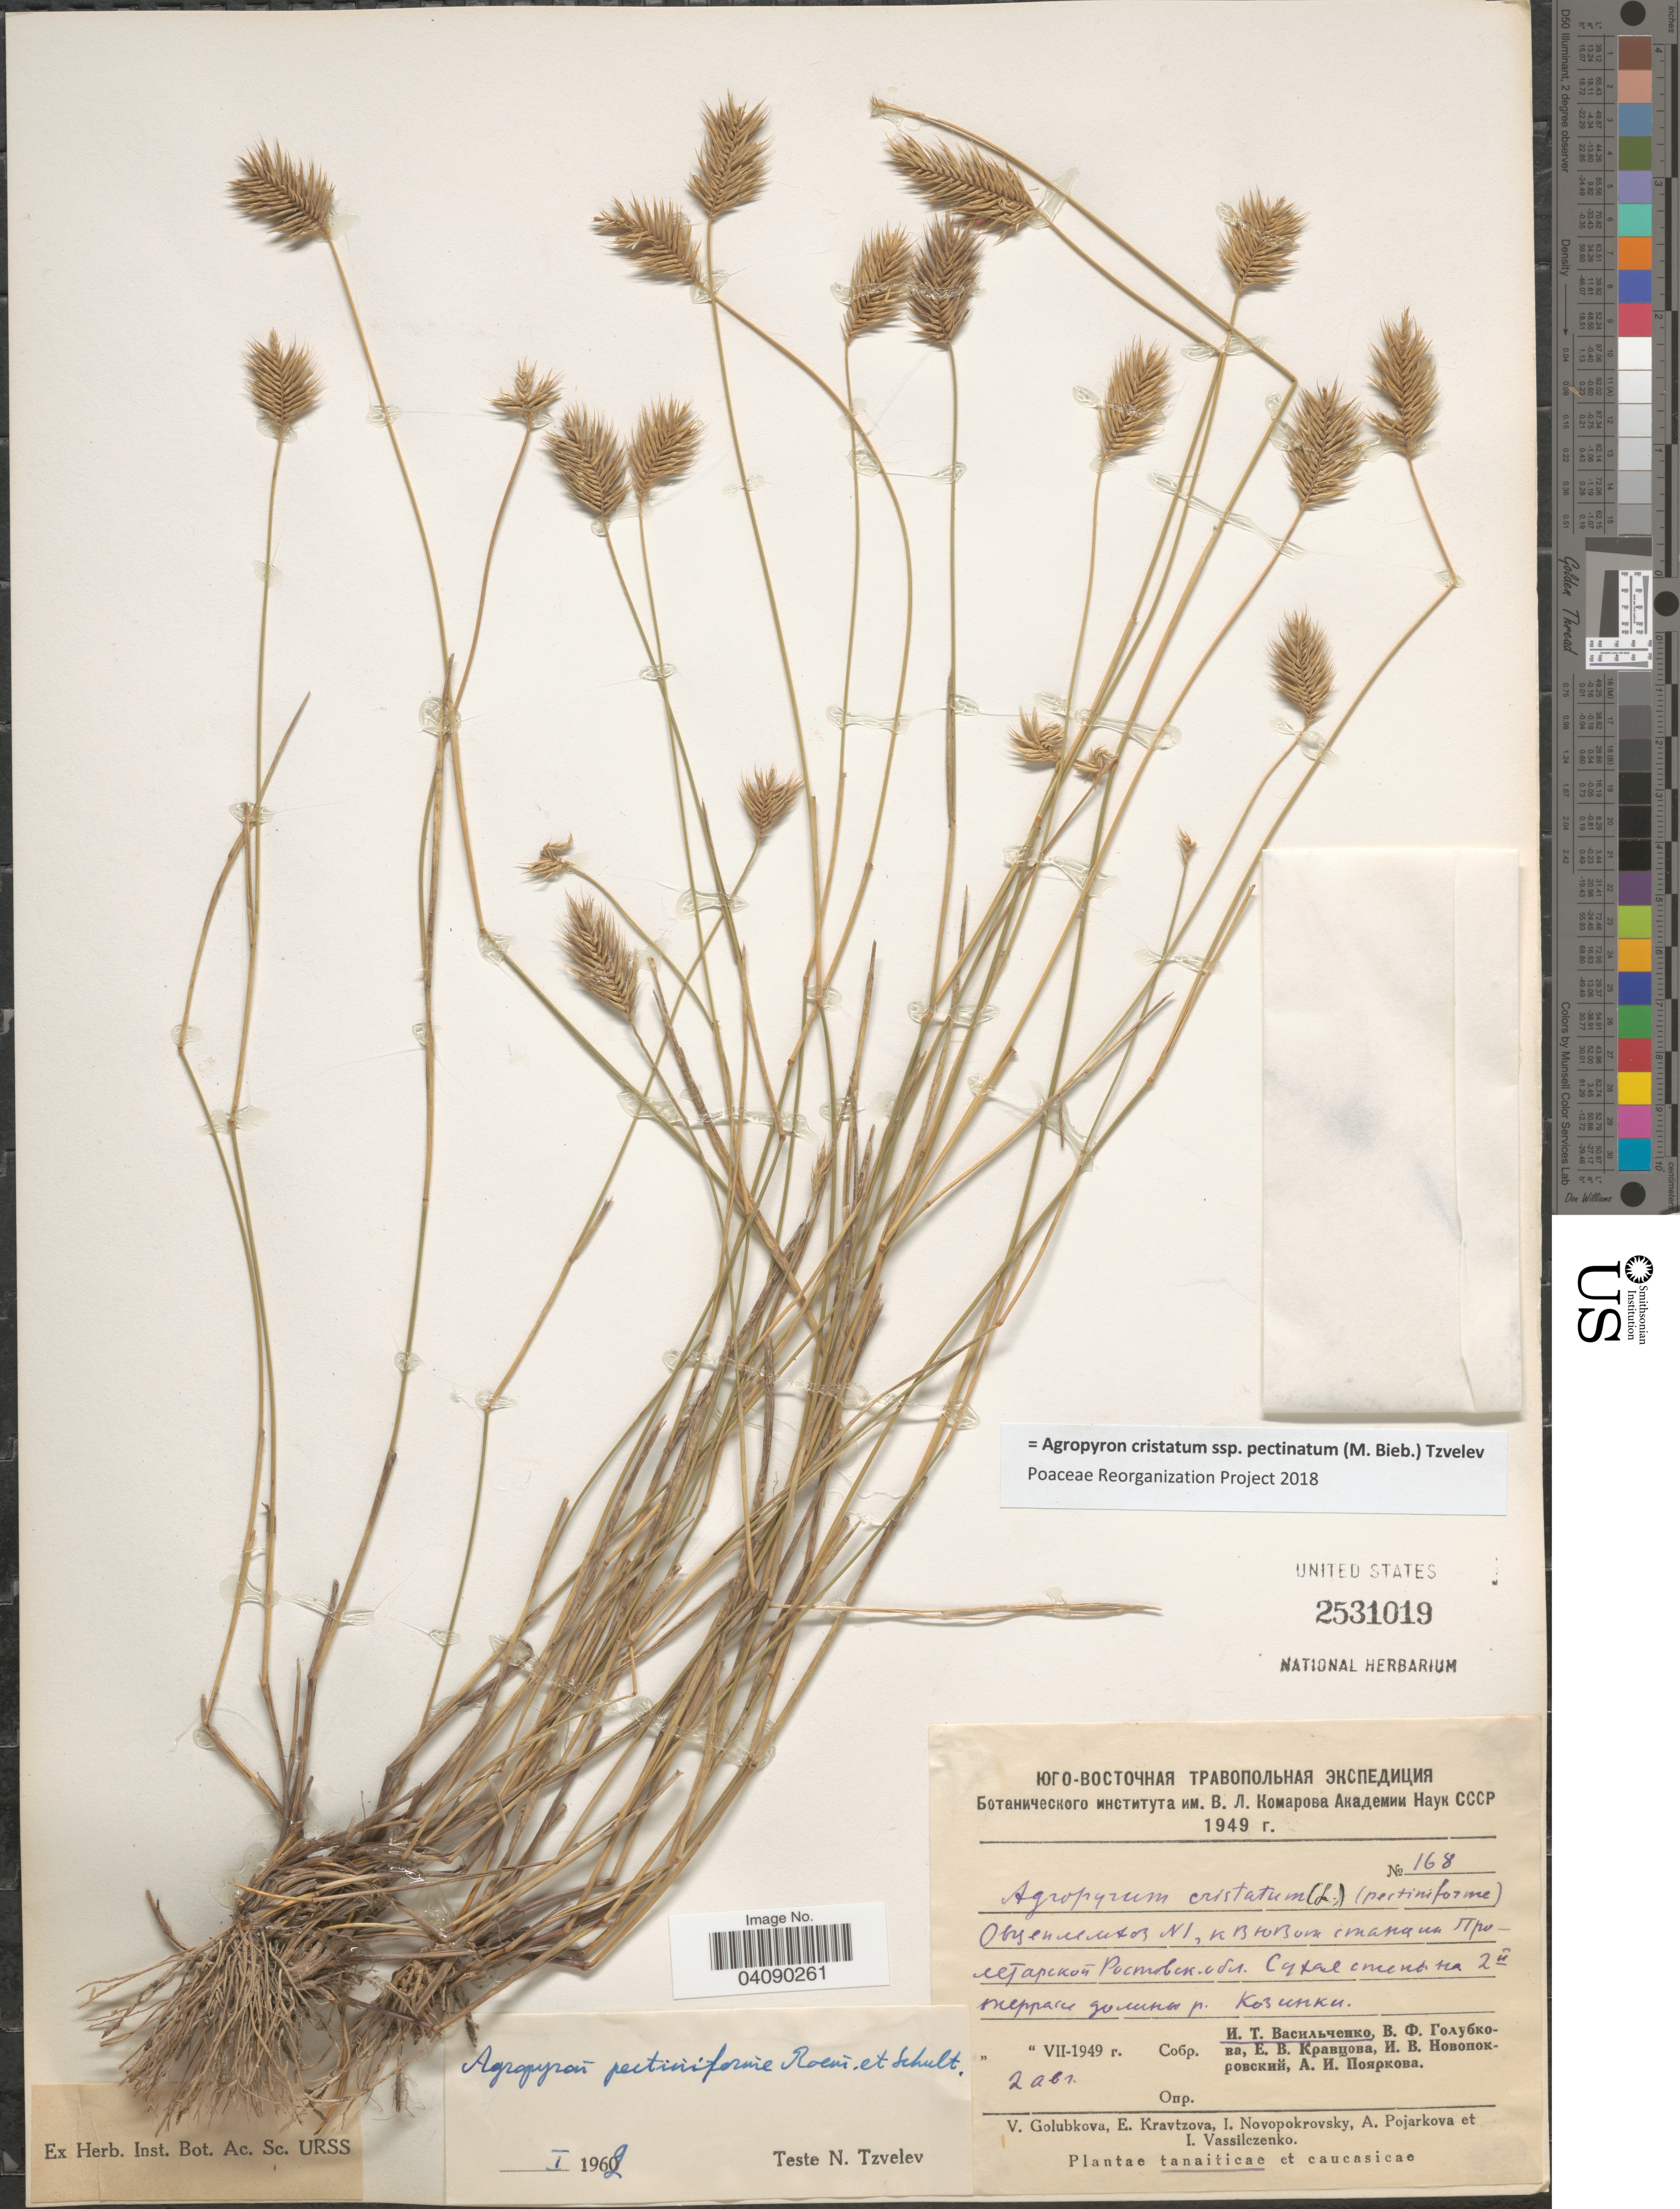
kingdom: Plantae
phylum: Tracheophyta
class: Liliopsida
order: Poales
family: Poaceae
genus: Agropyron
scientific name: Agropyron cristatum subsp. pectinatum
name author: (M. Bieb.) Tzvelev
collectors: V. F. Golubkova, E. Kravtzova, I. Novopokrovsky, A. Pojarkova & I. T. Vassilczenko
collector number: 168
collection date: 1949-08-02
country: Russian Federation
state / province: Rostov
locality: ESE from Proletarka, valley of river Kozinka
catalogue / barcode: US 2531019